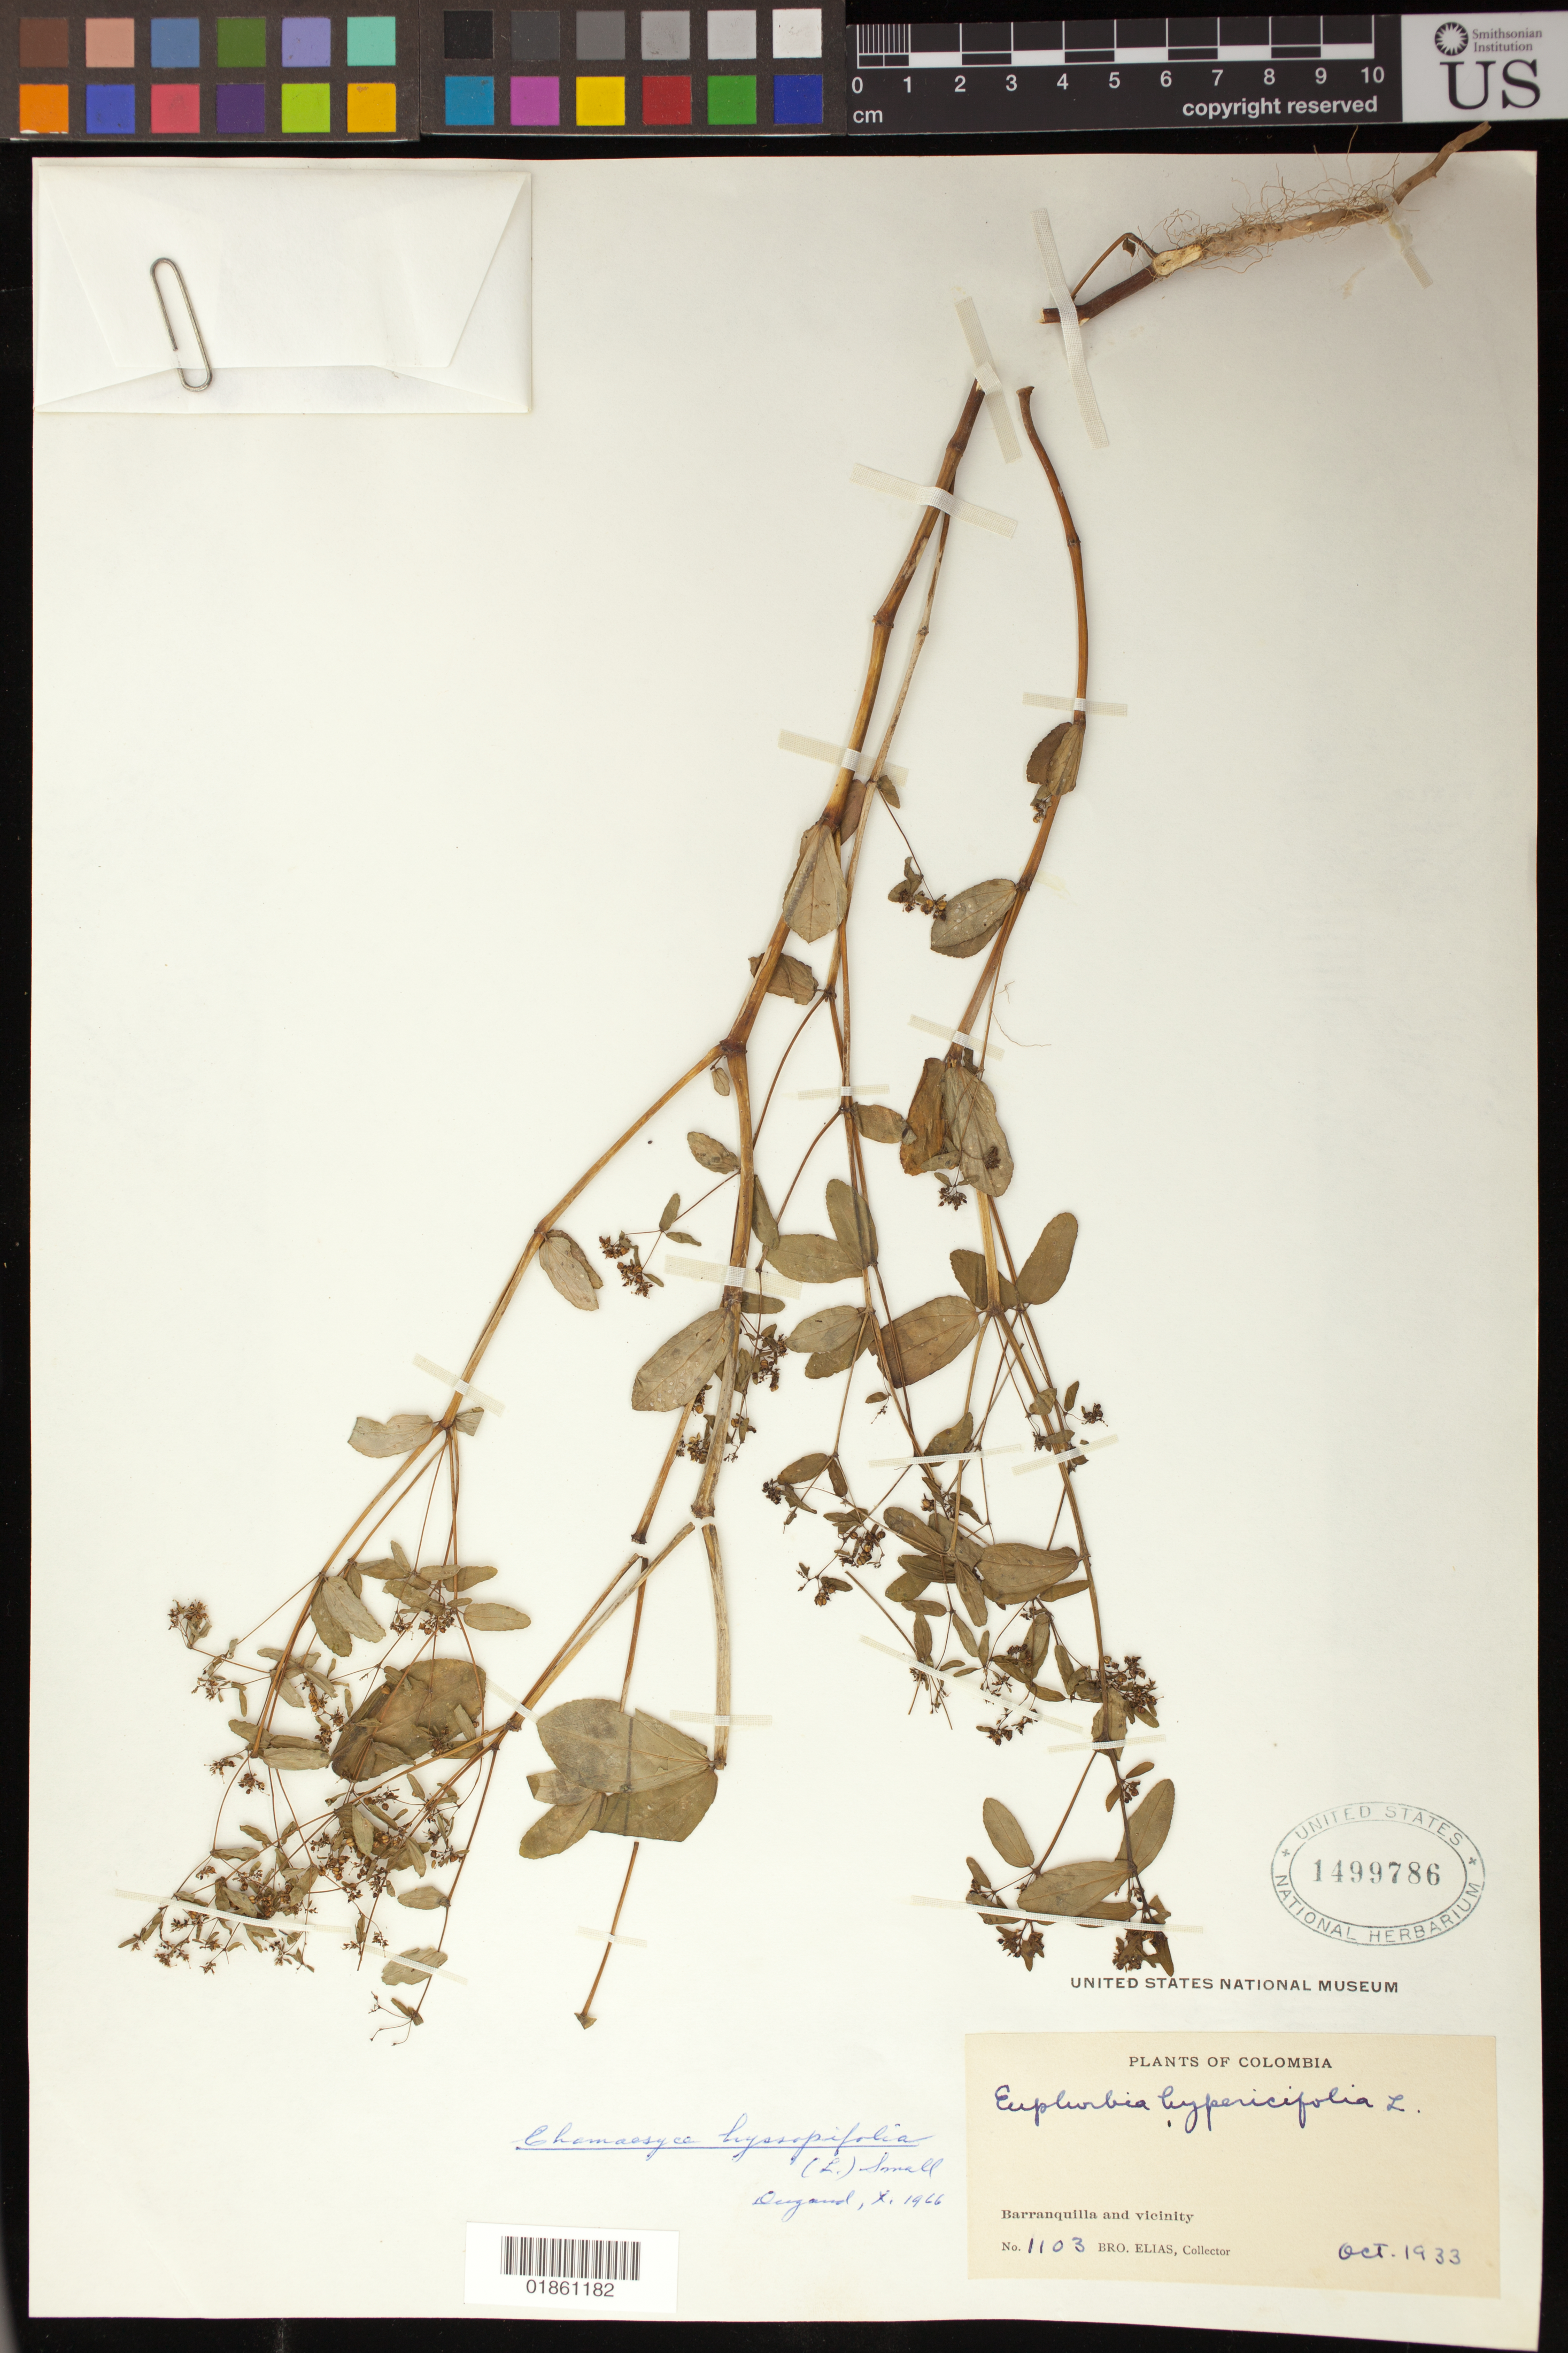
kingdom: Plantae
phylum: Tracheophyta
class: Magnoliopsida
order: Malpighiales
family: Euphorbiaceae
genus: Euphorbia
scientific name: Euphorbia hyssopifolia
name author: L.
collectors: Bro. Elias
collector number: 1103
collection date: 1933-10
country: Colombia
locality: Barranquilla and vicinity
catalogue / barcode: US 1499786